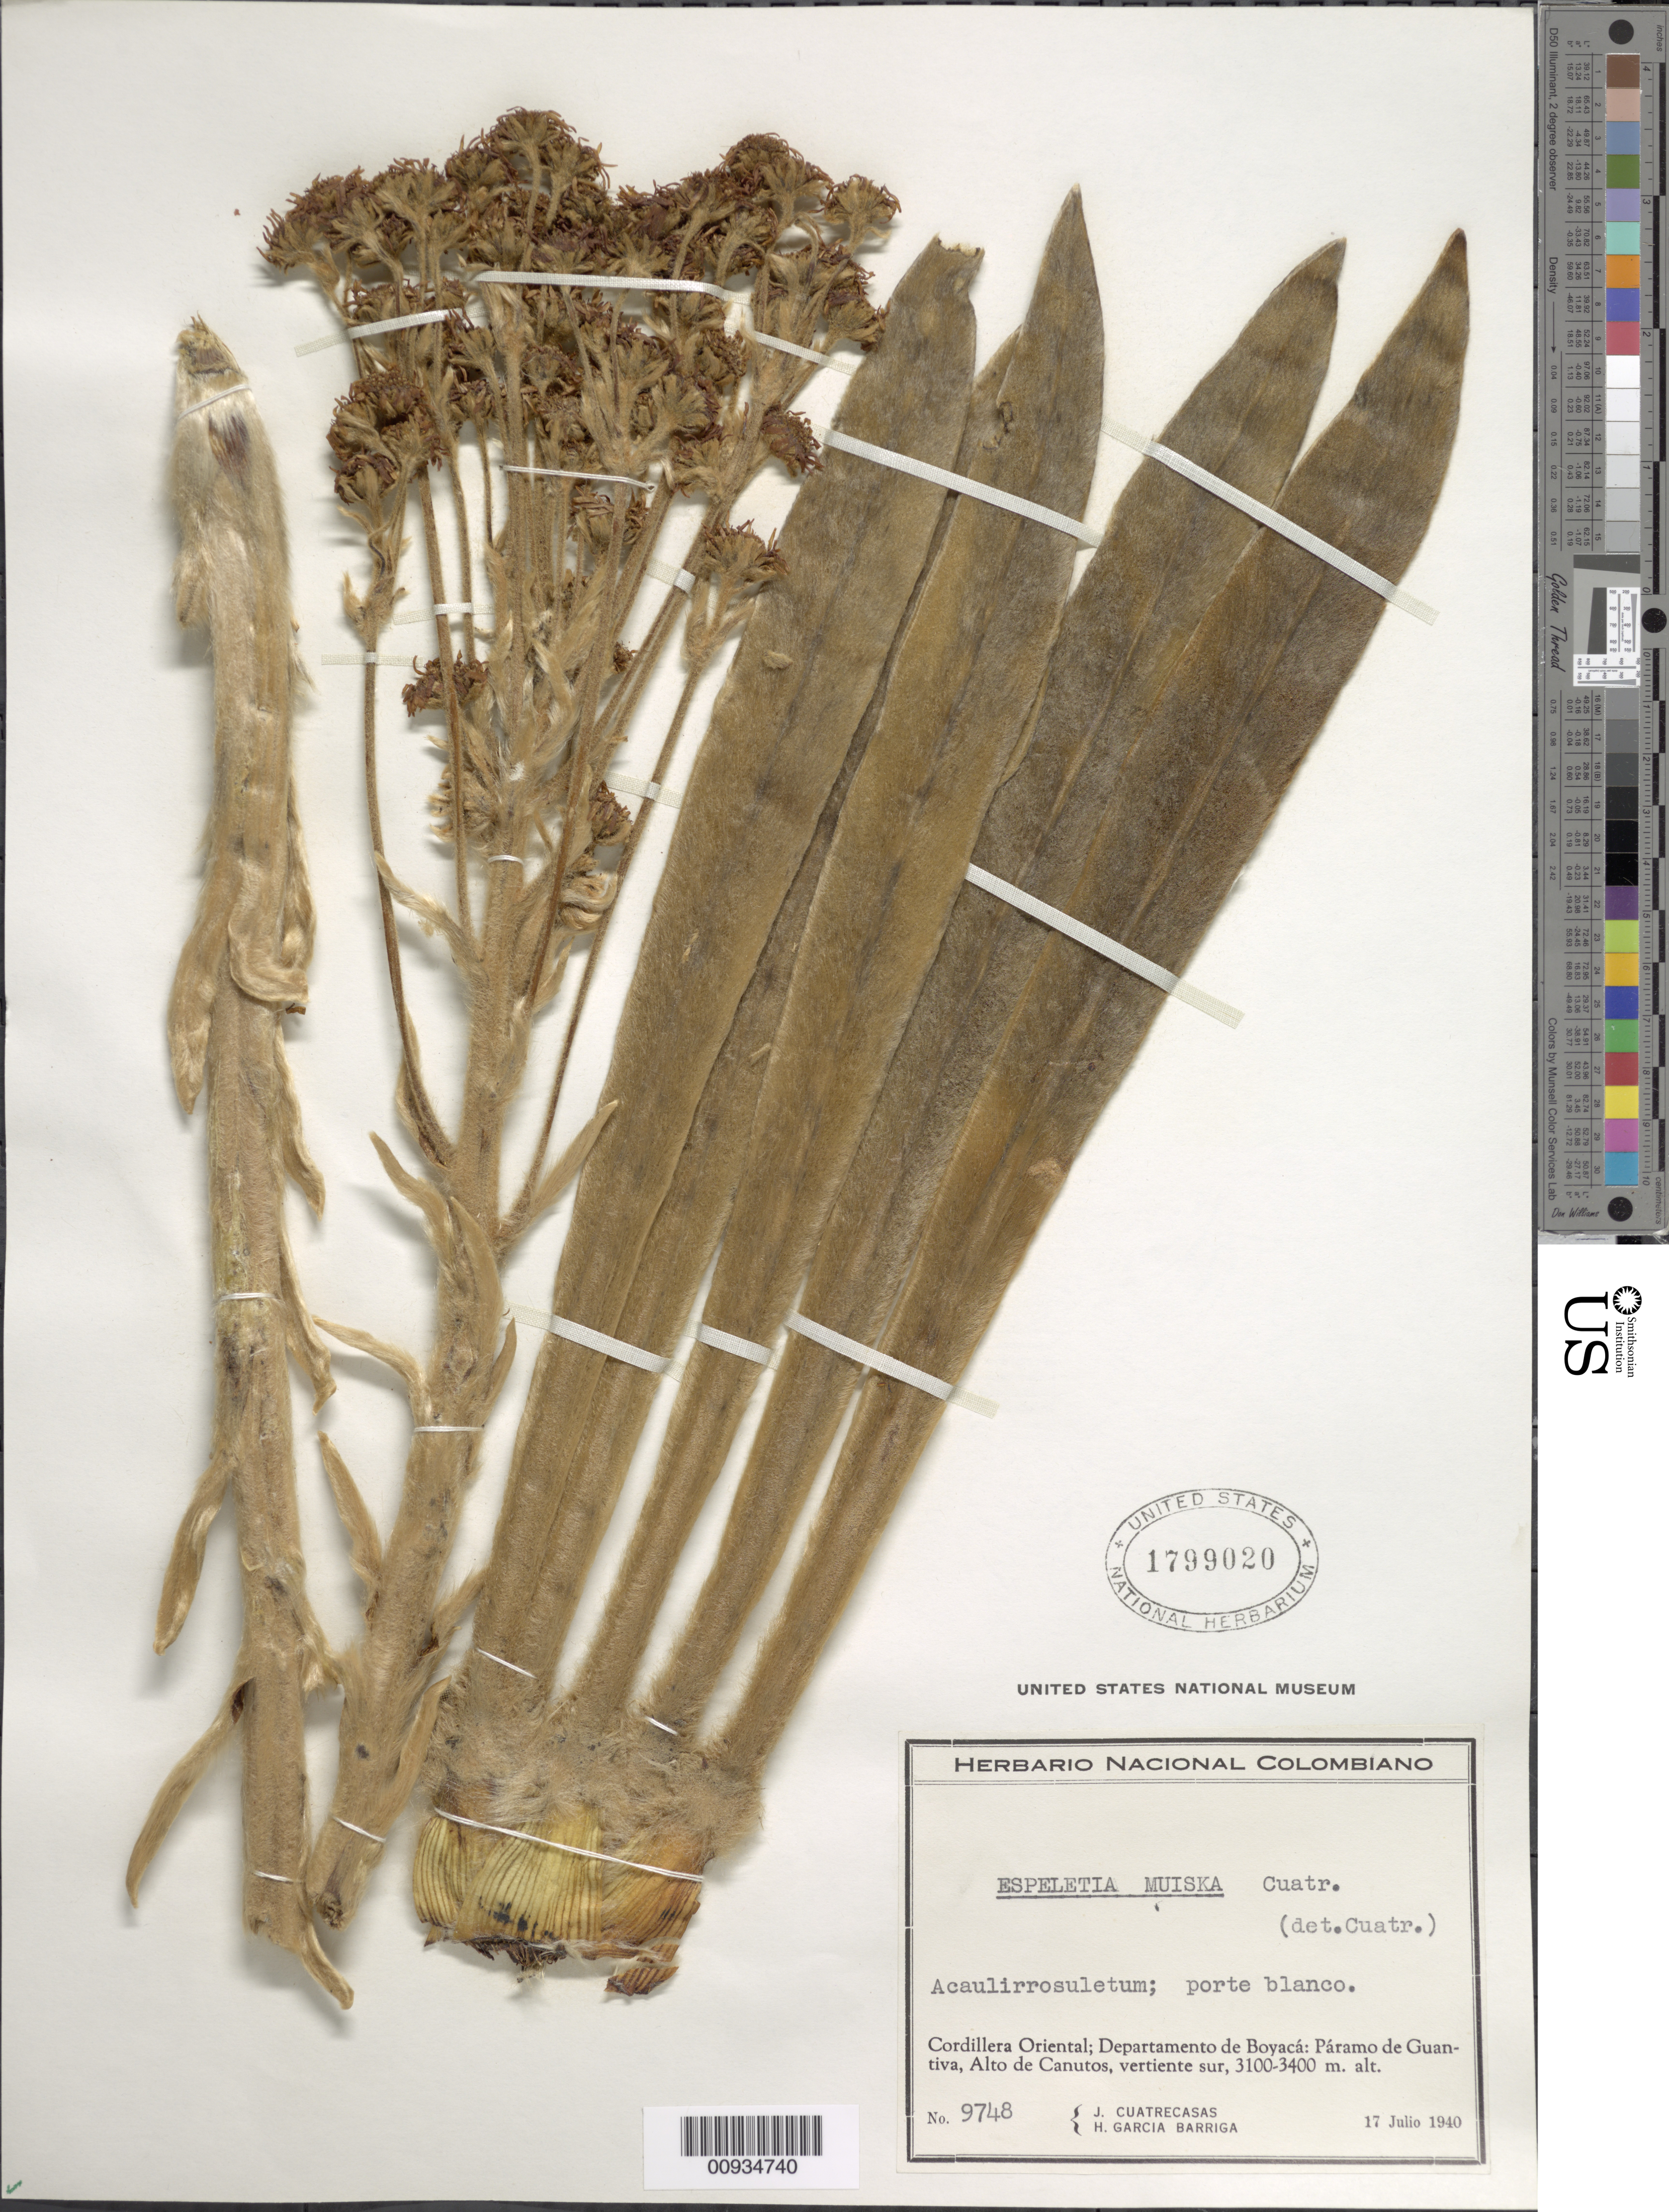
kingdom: Plantae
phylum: Tracheophyta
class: Magnoliopsida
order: Asterales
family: Asteraceae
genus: Espeletiopsis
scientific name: Espeletiopsis muiska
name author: (Cuatrec.) Cuatrec.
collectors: J. Cuatrecasas & H. García Barriga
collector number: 9748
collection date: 1940-07-17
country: Colombia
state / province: Boyacá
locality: Páramo de Guántiva. Alto de Canutos, vertiente sur.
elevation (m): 3100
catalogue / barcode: US 1799020